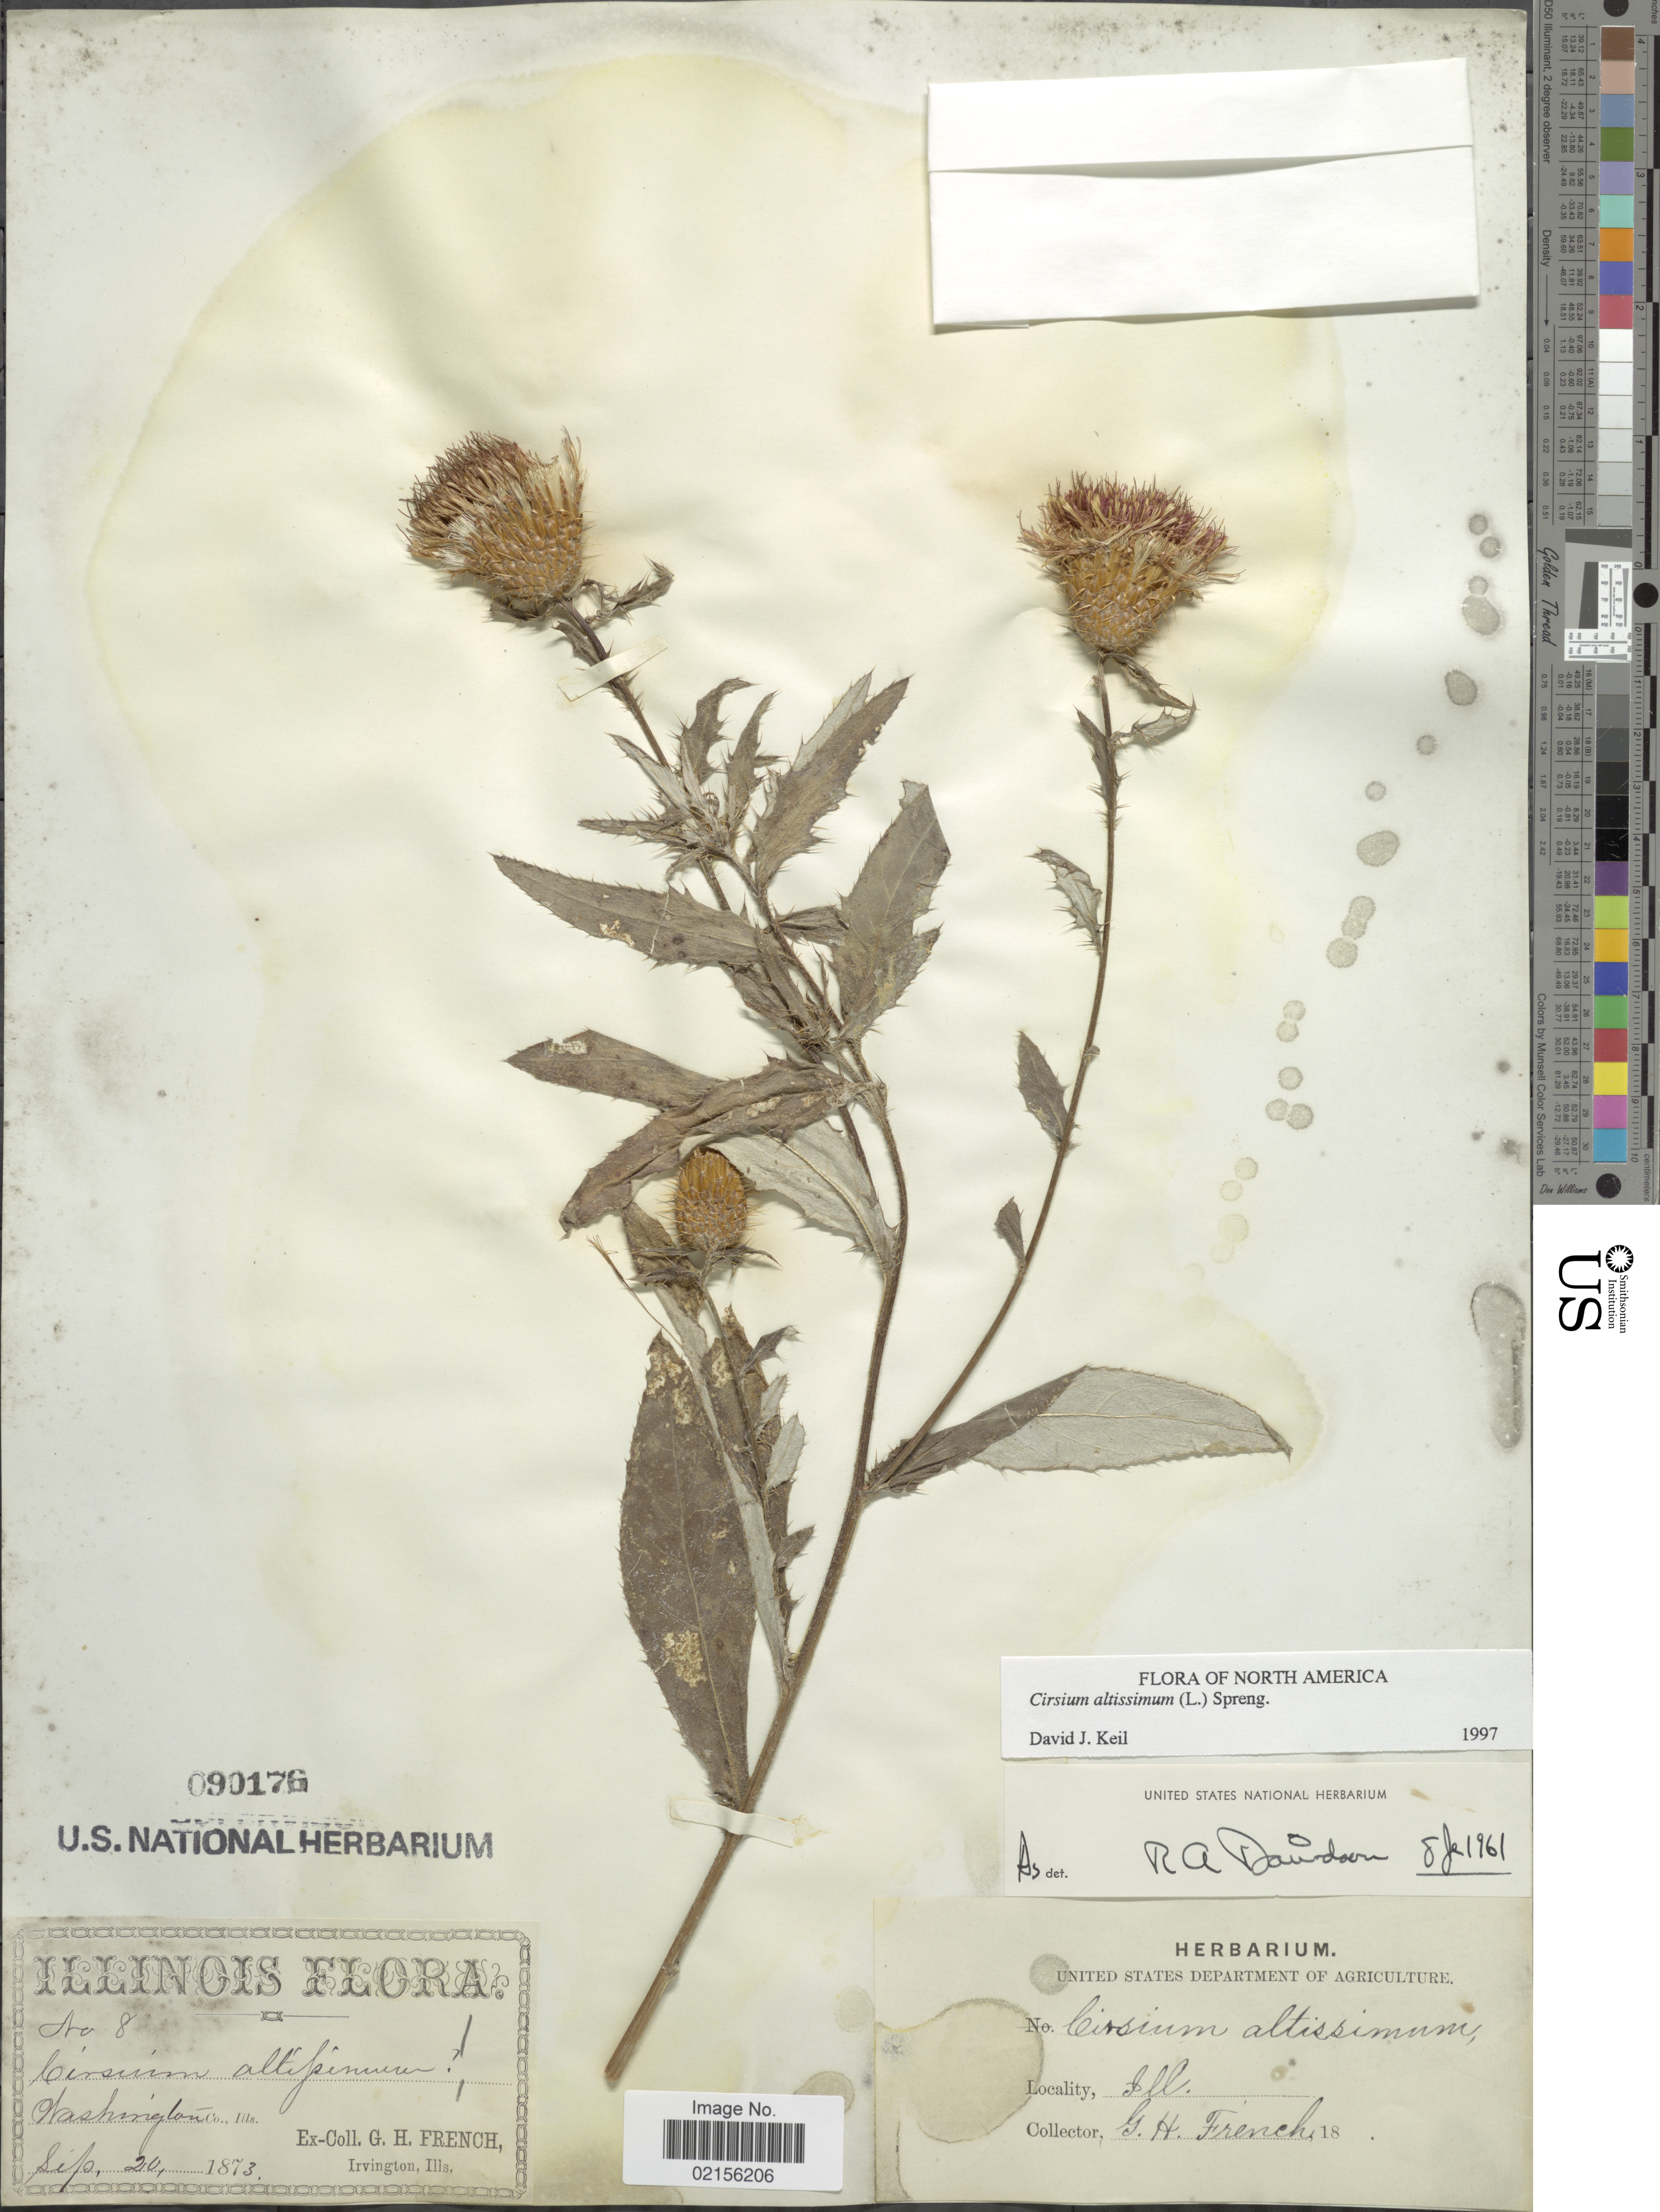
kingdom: Plantae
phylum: Tracheophyta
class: Magnoliopsida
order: Asterales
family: Asteraceae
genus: Cirsium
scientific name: Cirsium altissimum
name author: (L.) Spreng.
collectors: G. H. French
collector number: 8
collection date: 1873-09-20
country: United States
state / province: Illinois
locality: Washington Co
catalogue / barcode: US 90176